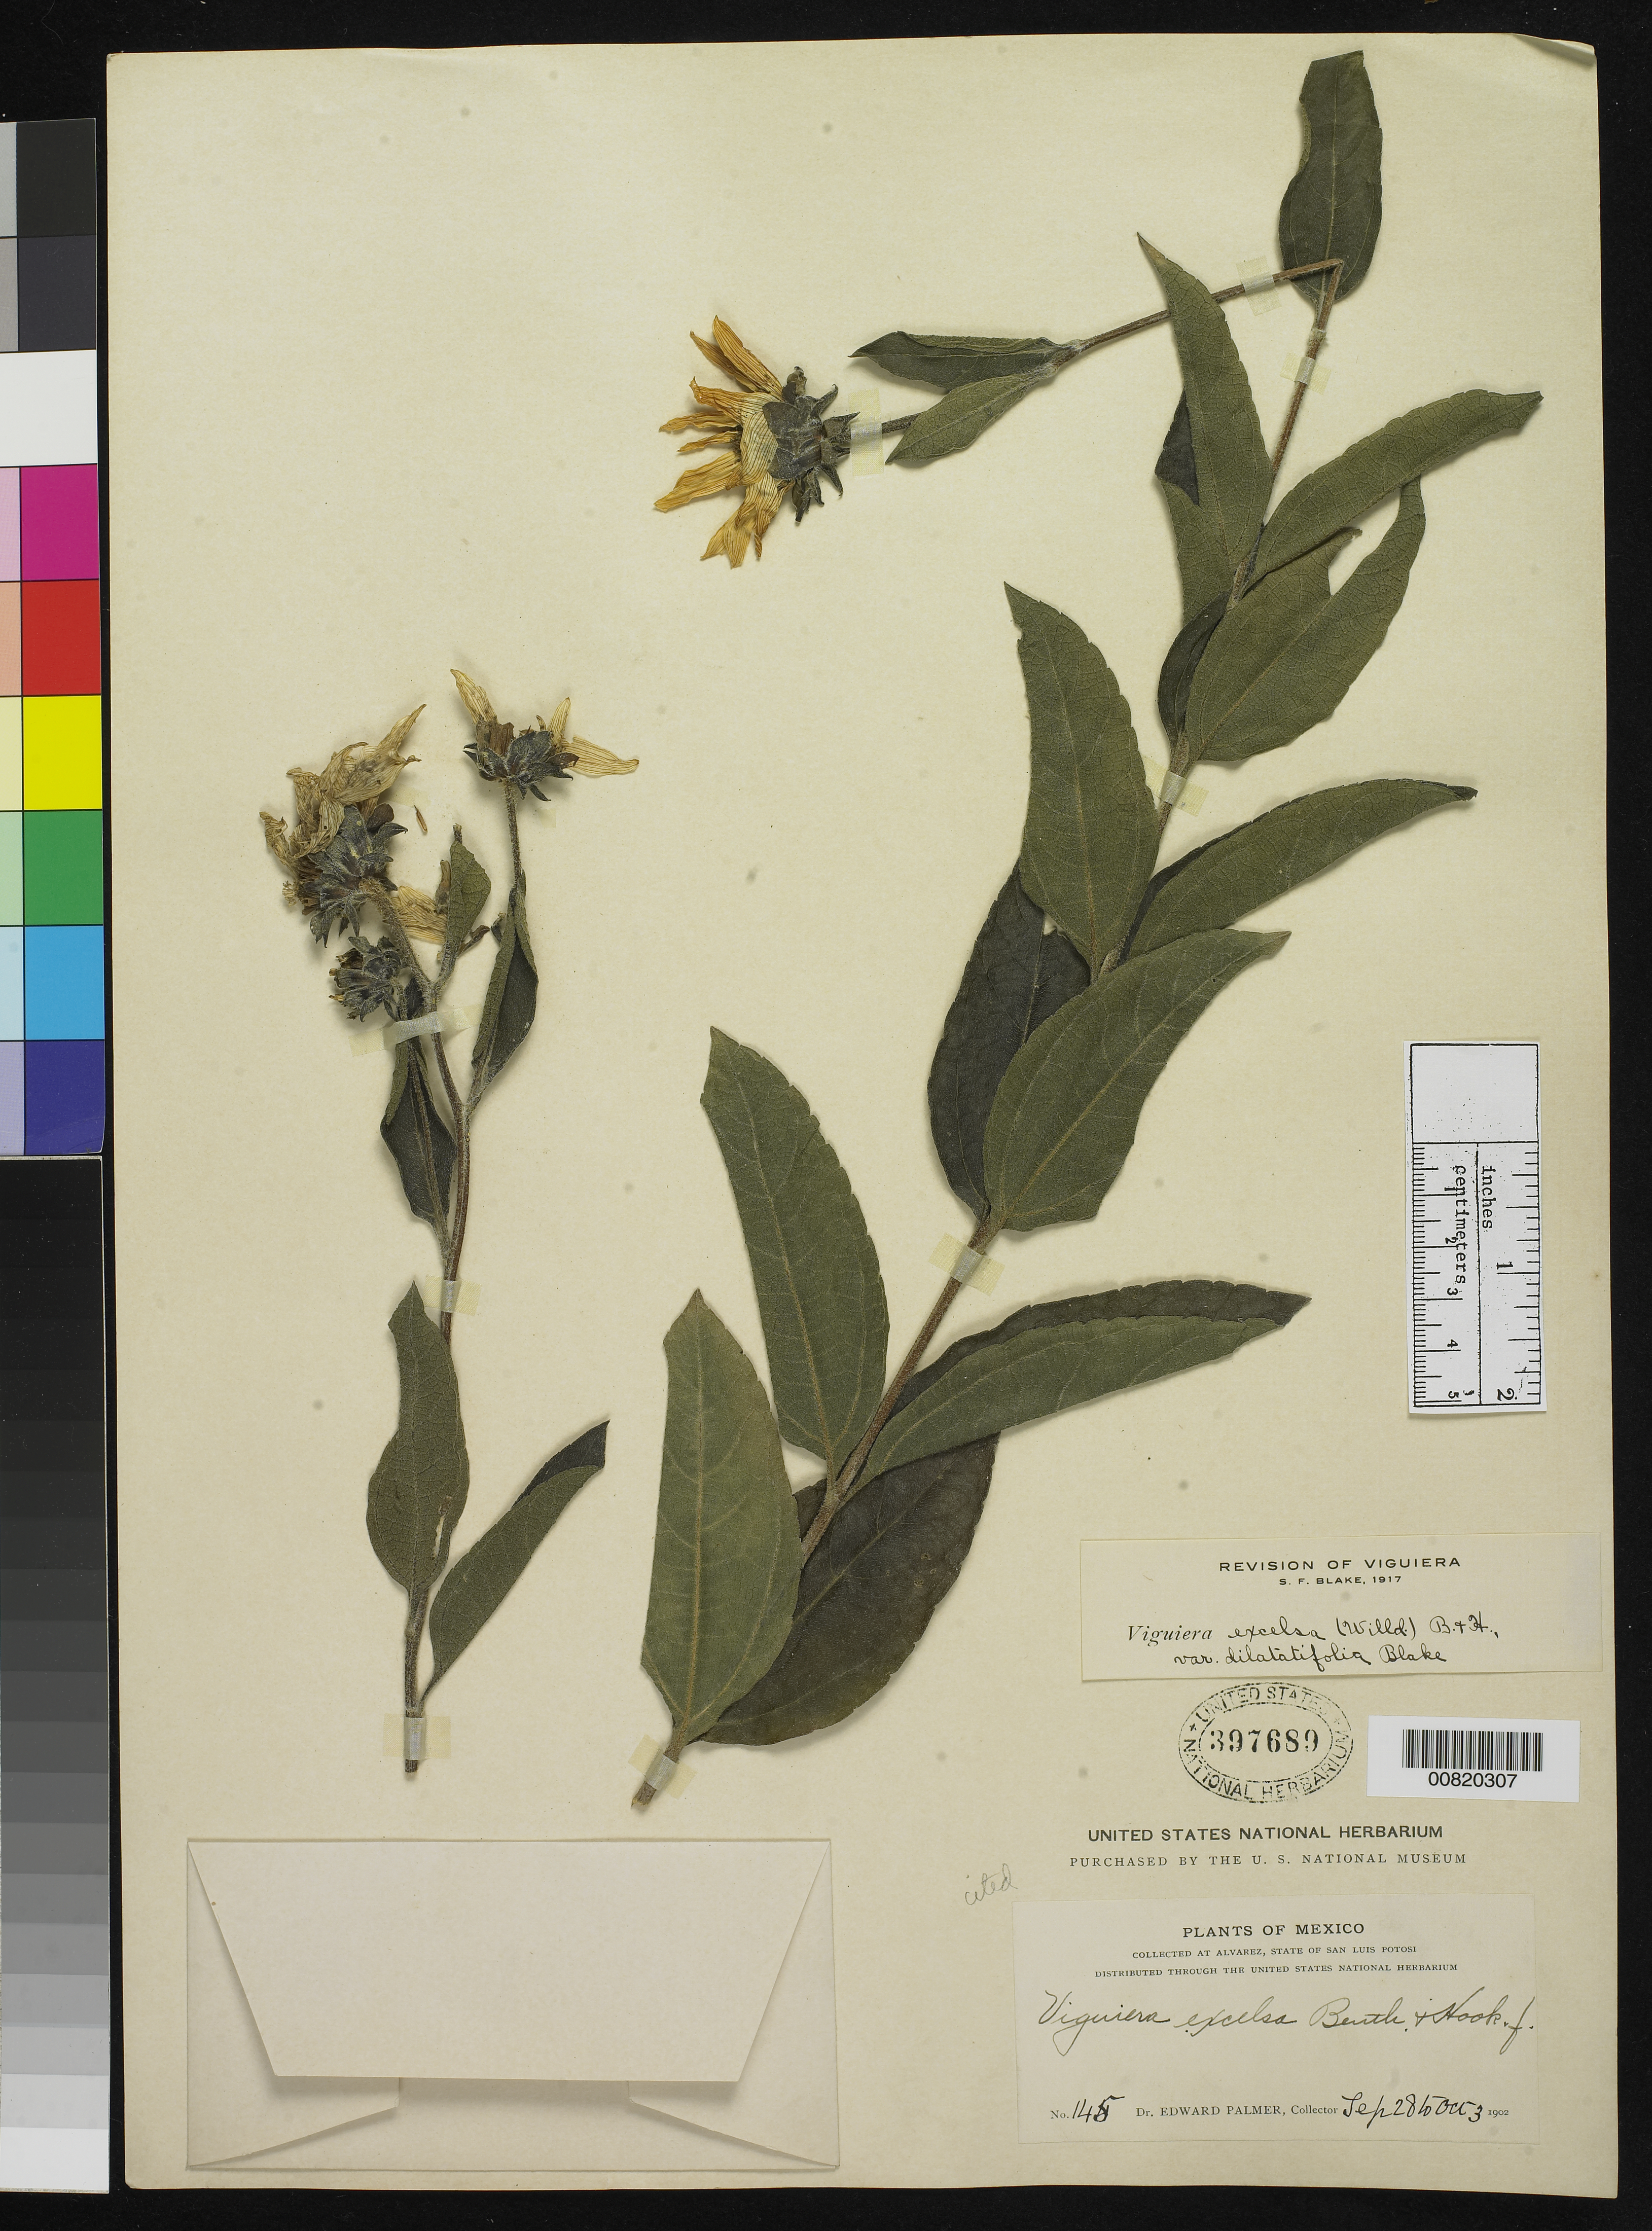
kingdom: Plantae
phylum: Tracheophyta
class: Magnoliopsida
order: Asterales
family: Asteraceae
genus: Viguiera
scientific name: Viguiera excelsa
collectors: E. Palmer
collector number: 145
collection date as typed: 28 Sep 1902 to 03 Oct 1902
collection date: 1902-09-28/1902-10-03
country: Mexico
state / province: San Luis Potosí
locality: Alvarez, San Luis Potosí.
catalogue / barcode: US 397689